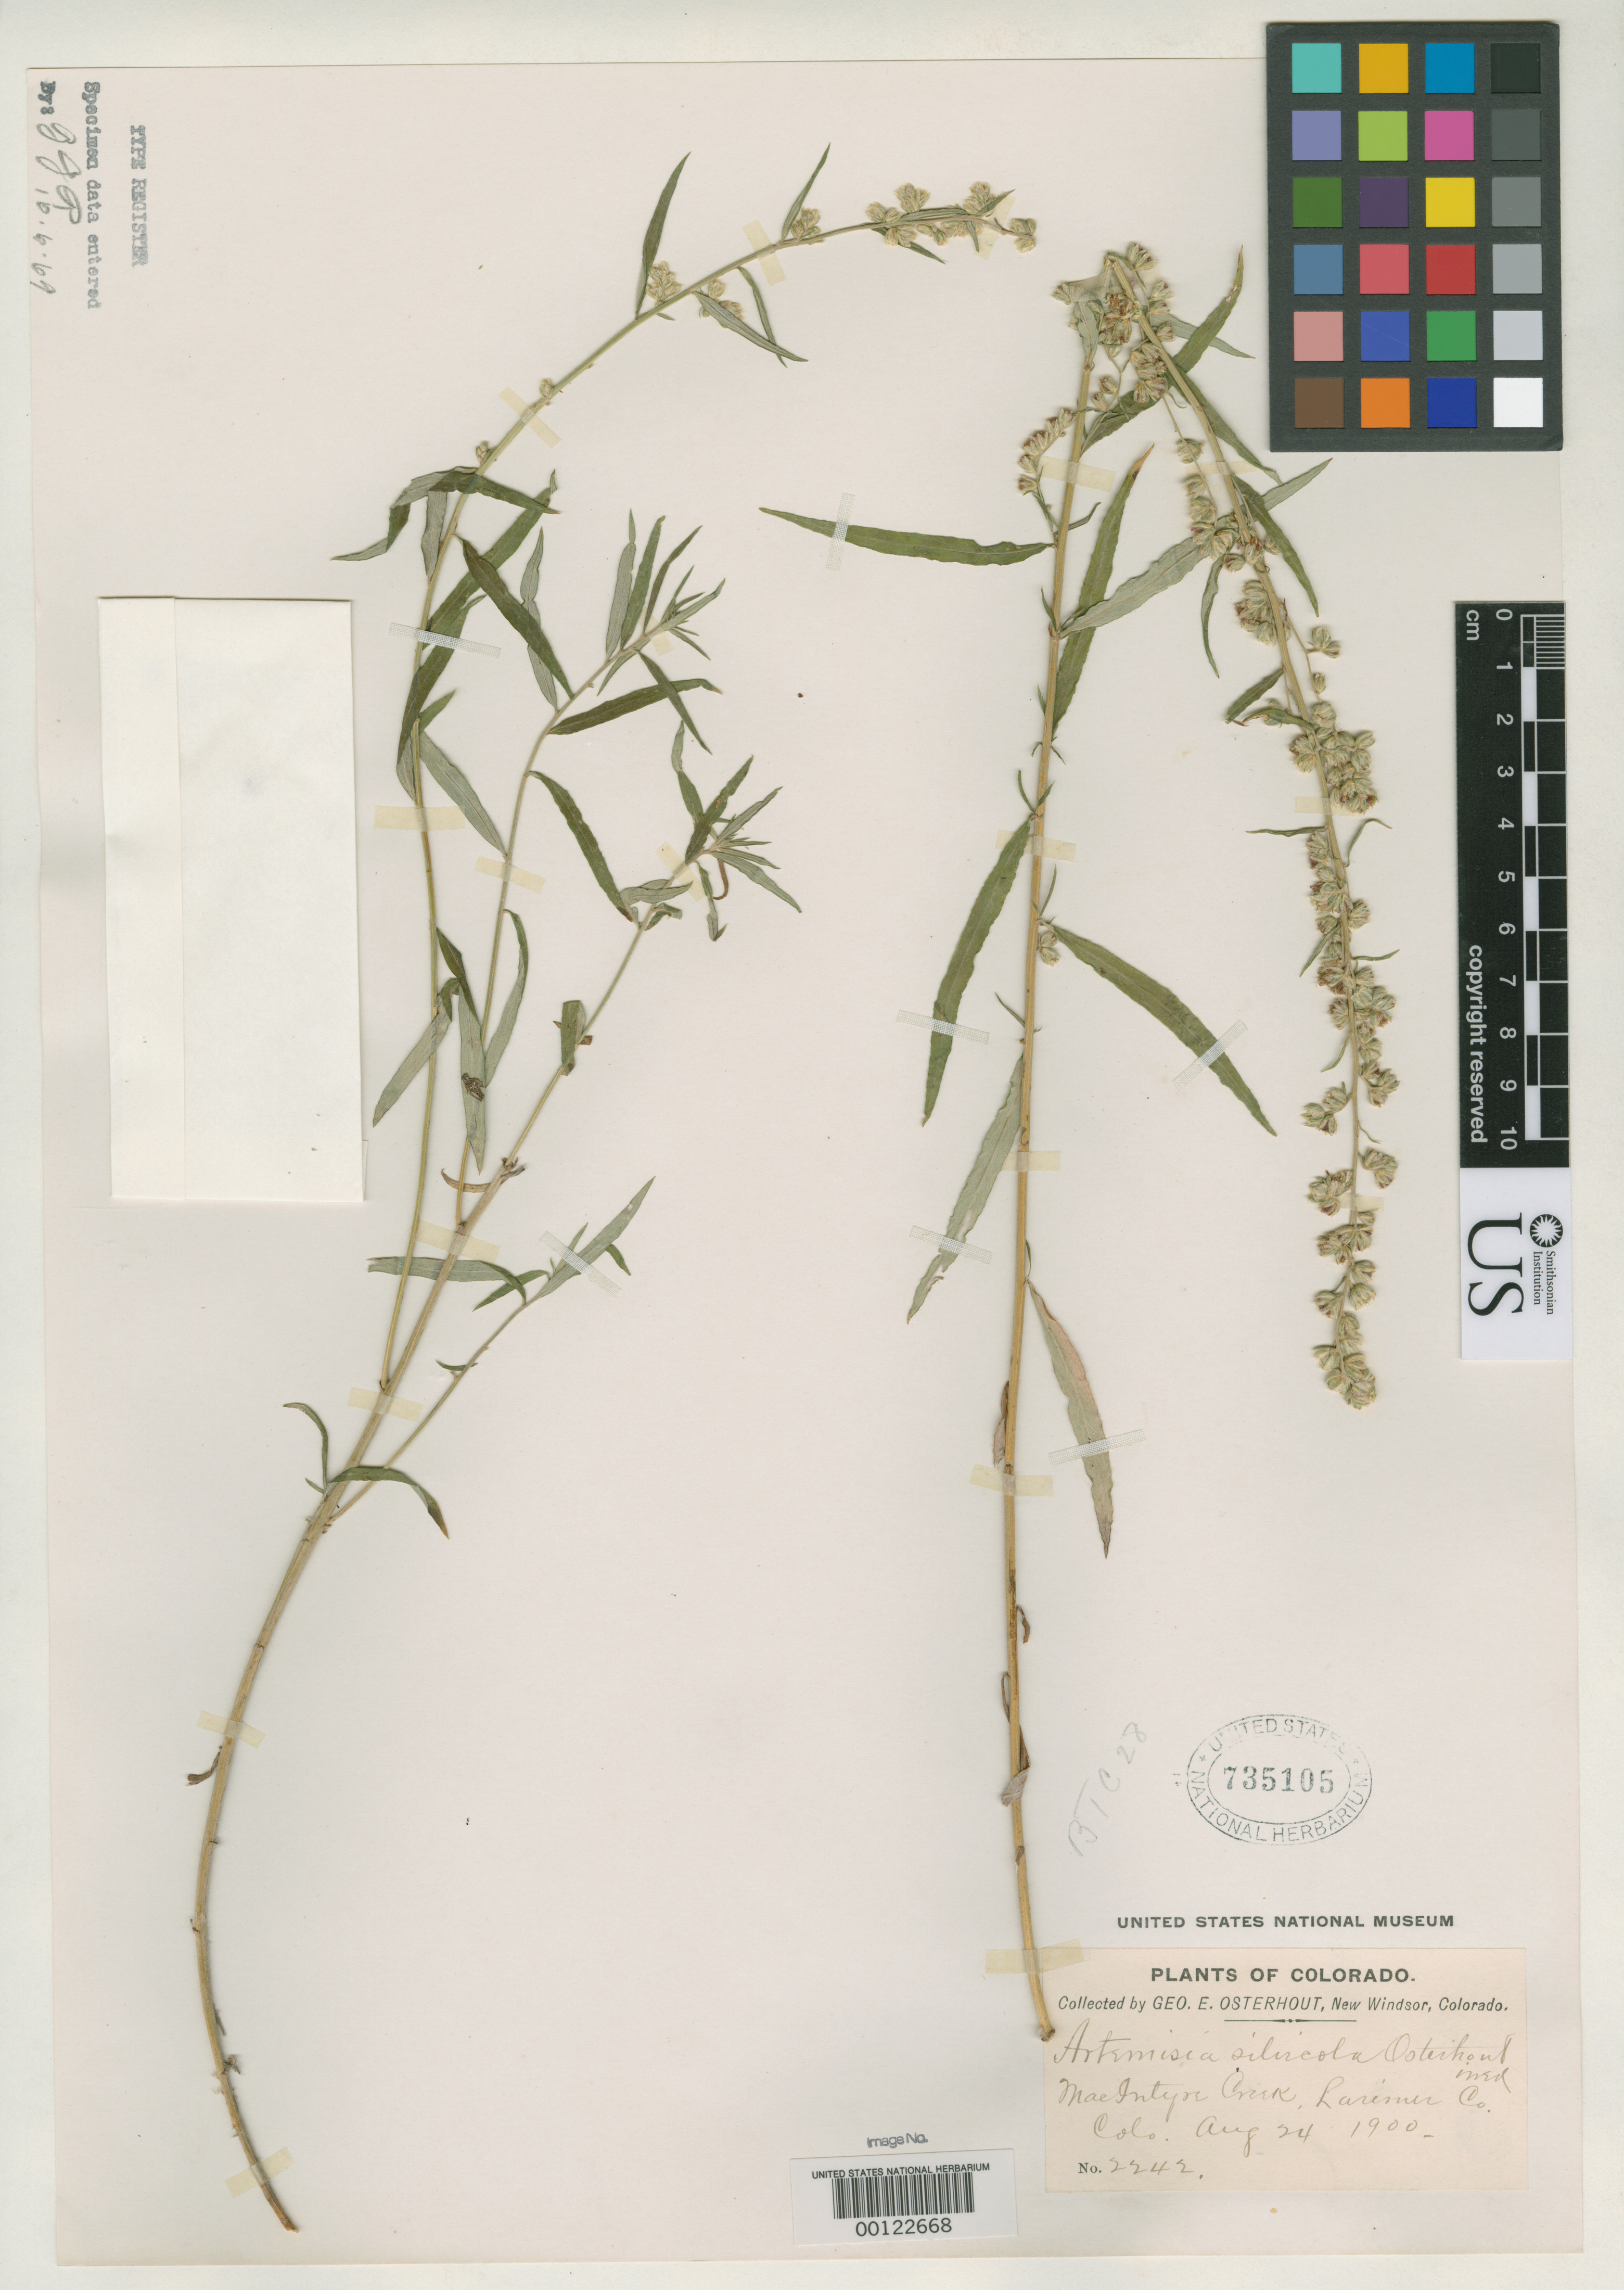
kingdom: Plantae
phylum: Tracheophyta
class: Magnoliopsida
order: Asterales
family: Asteraceae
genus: Artemisia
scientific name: Artemisia silvicola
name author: Osterh.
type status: Isotype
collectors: G. E. Osterhout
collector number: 2242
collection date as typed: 24 Aug 1900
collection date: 1900-08-24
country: United States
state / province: Colorado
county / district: Larimer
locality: Macintyre Cr.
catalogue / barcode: US 735105